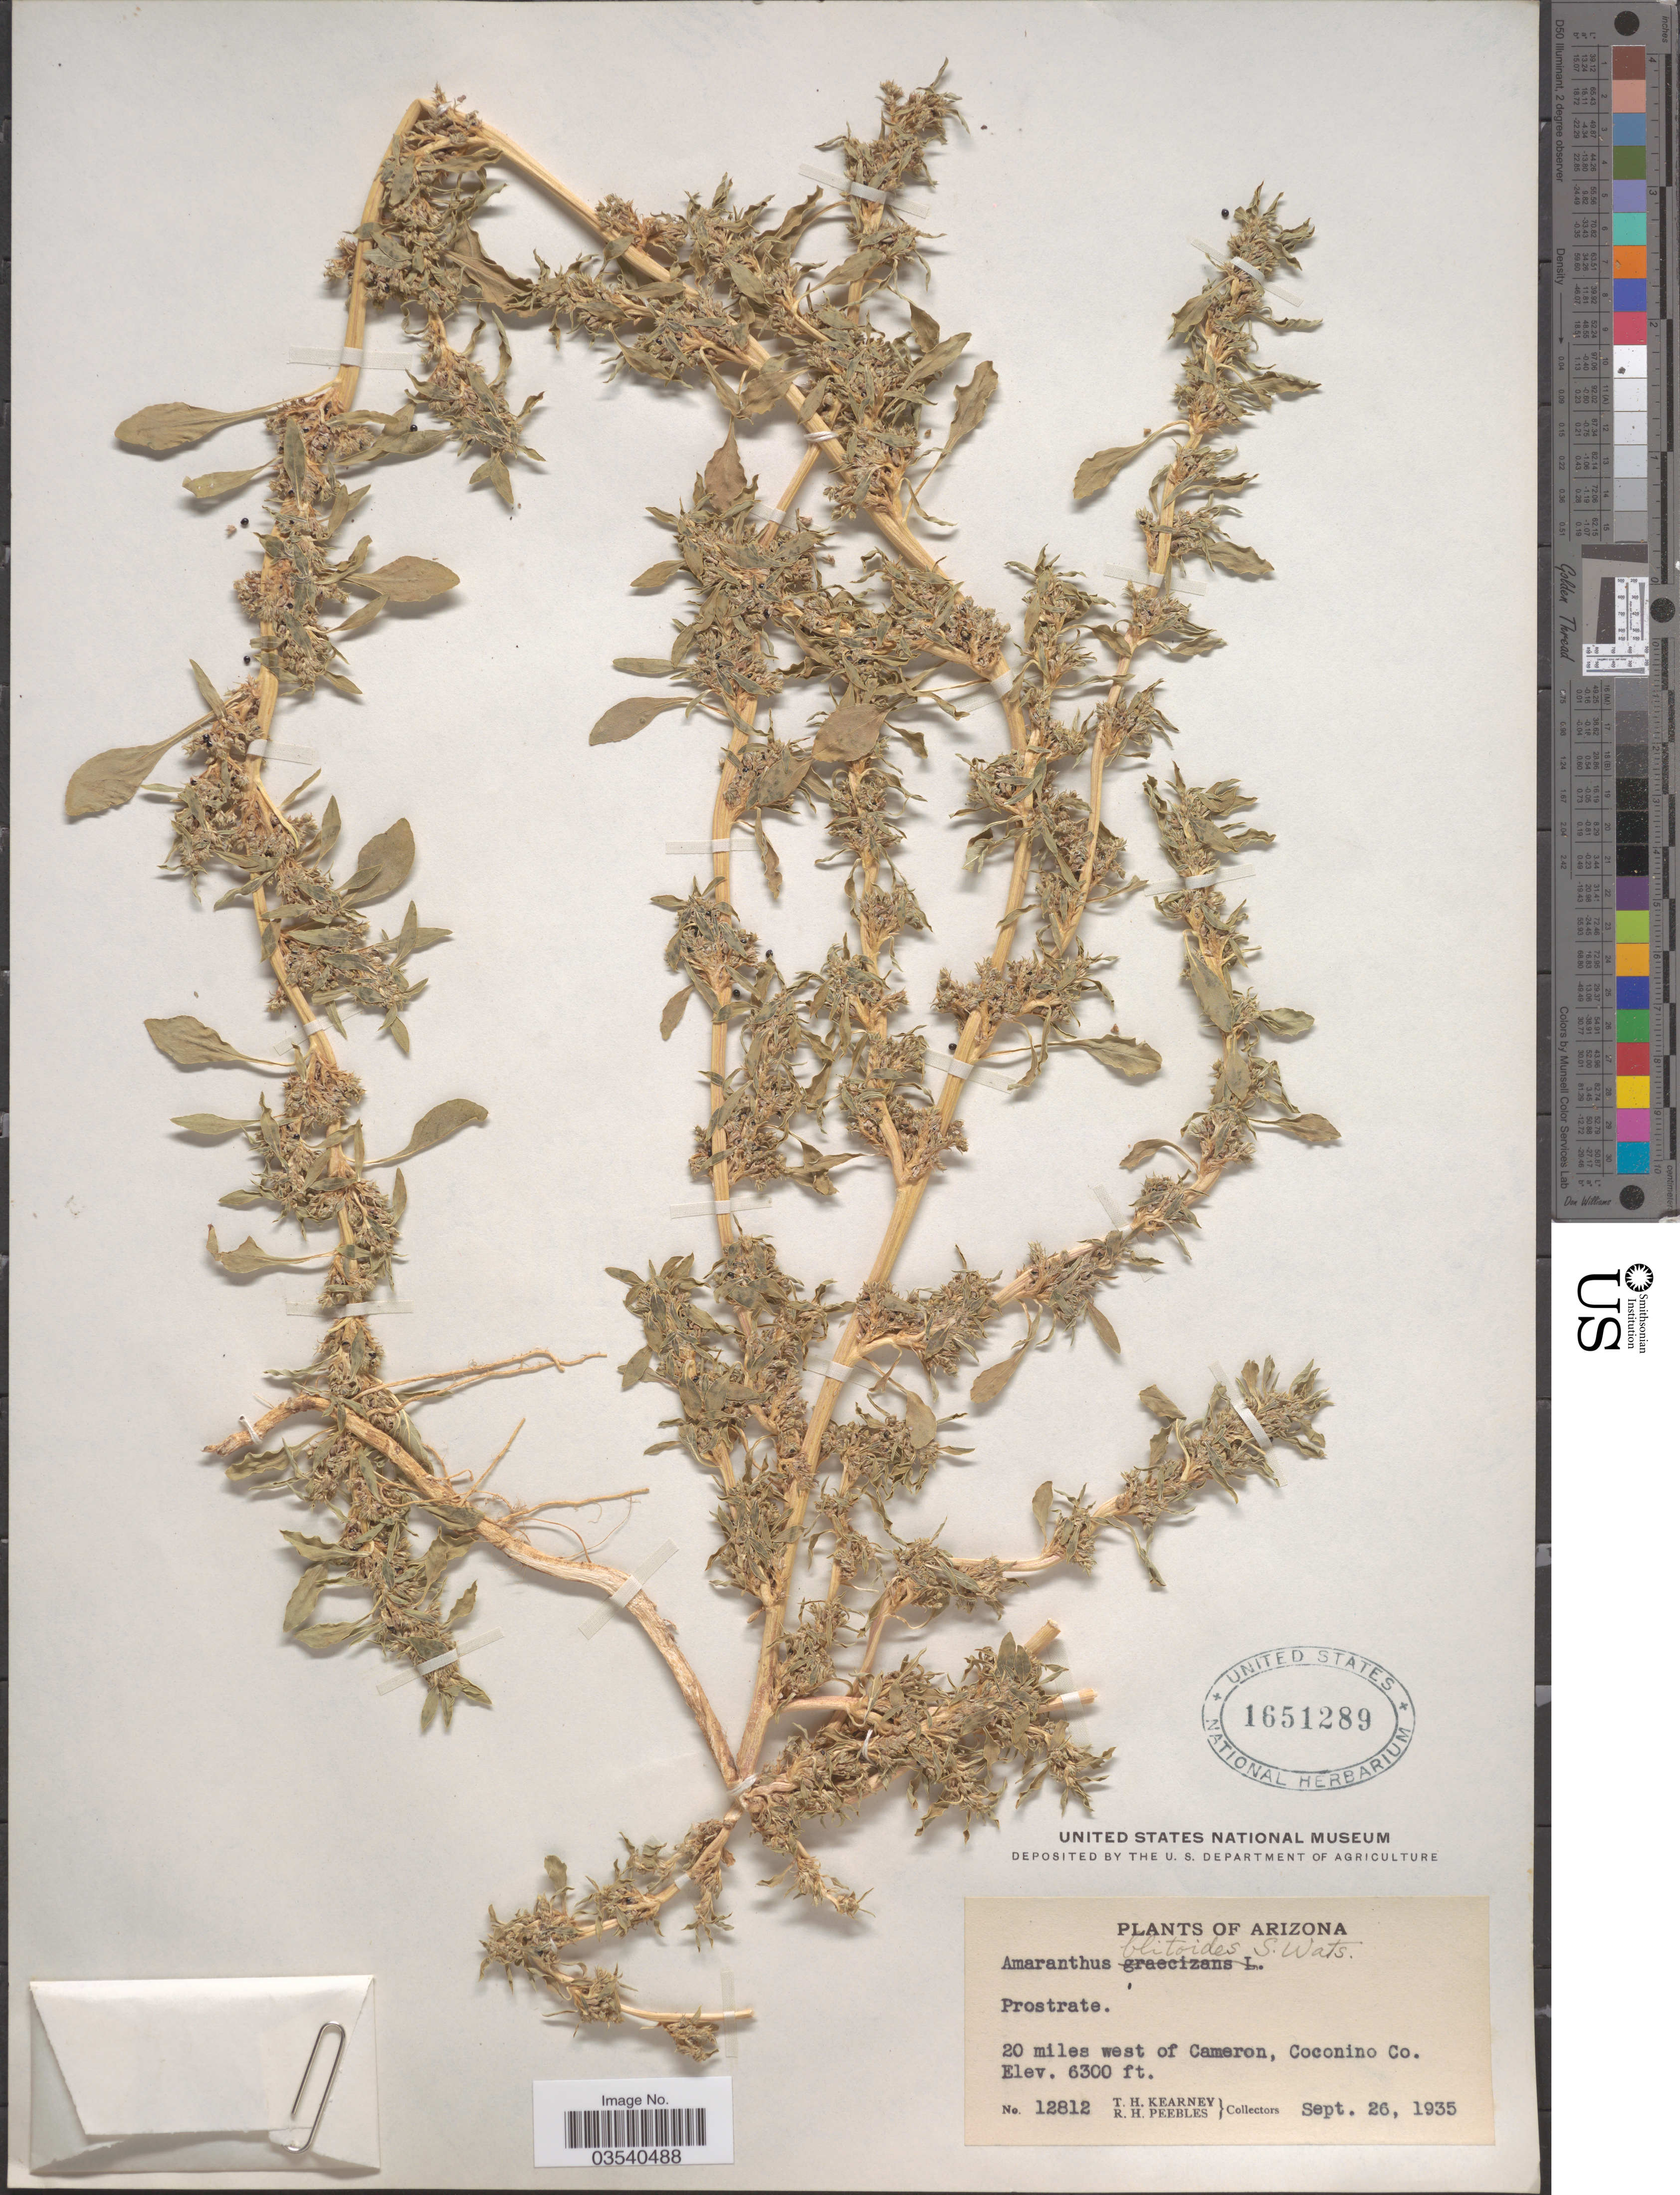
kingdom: Plantae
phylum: Tracheophyta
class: Magnoliopsida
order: Caryophyllales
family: Amaranthaceae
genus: Amaranthus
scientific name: Amaranthus graecizans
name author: L.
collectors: T. H. Kearney & R. H. Peebles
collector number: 12812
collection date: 1935-09-26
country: United States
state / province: Arizona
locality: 20 miles west of Cameron, Coconino Co.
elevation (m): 1920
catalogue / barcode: US 1651289